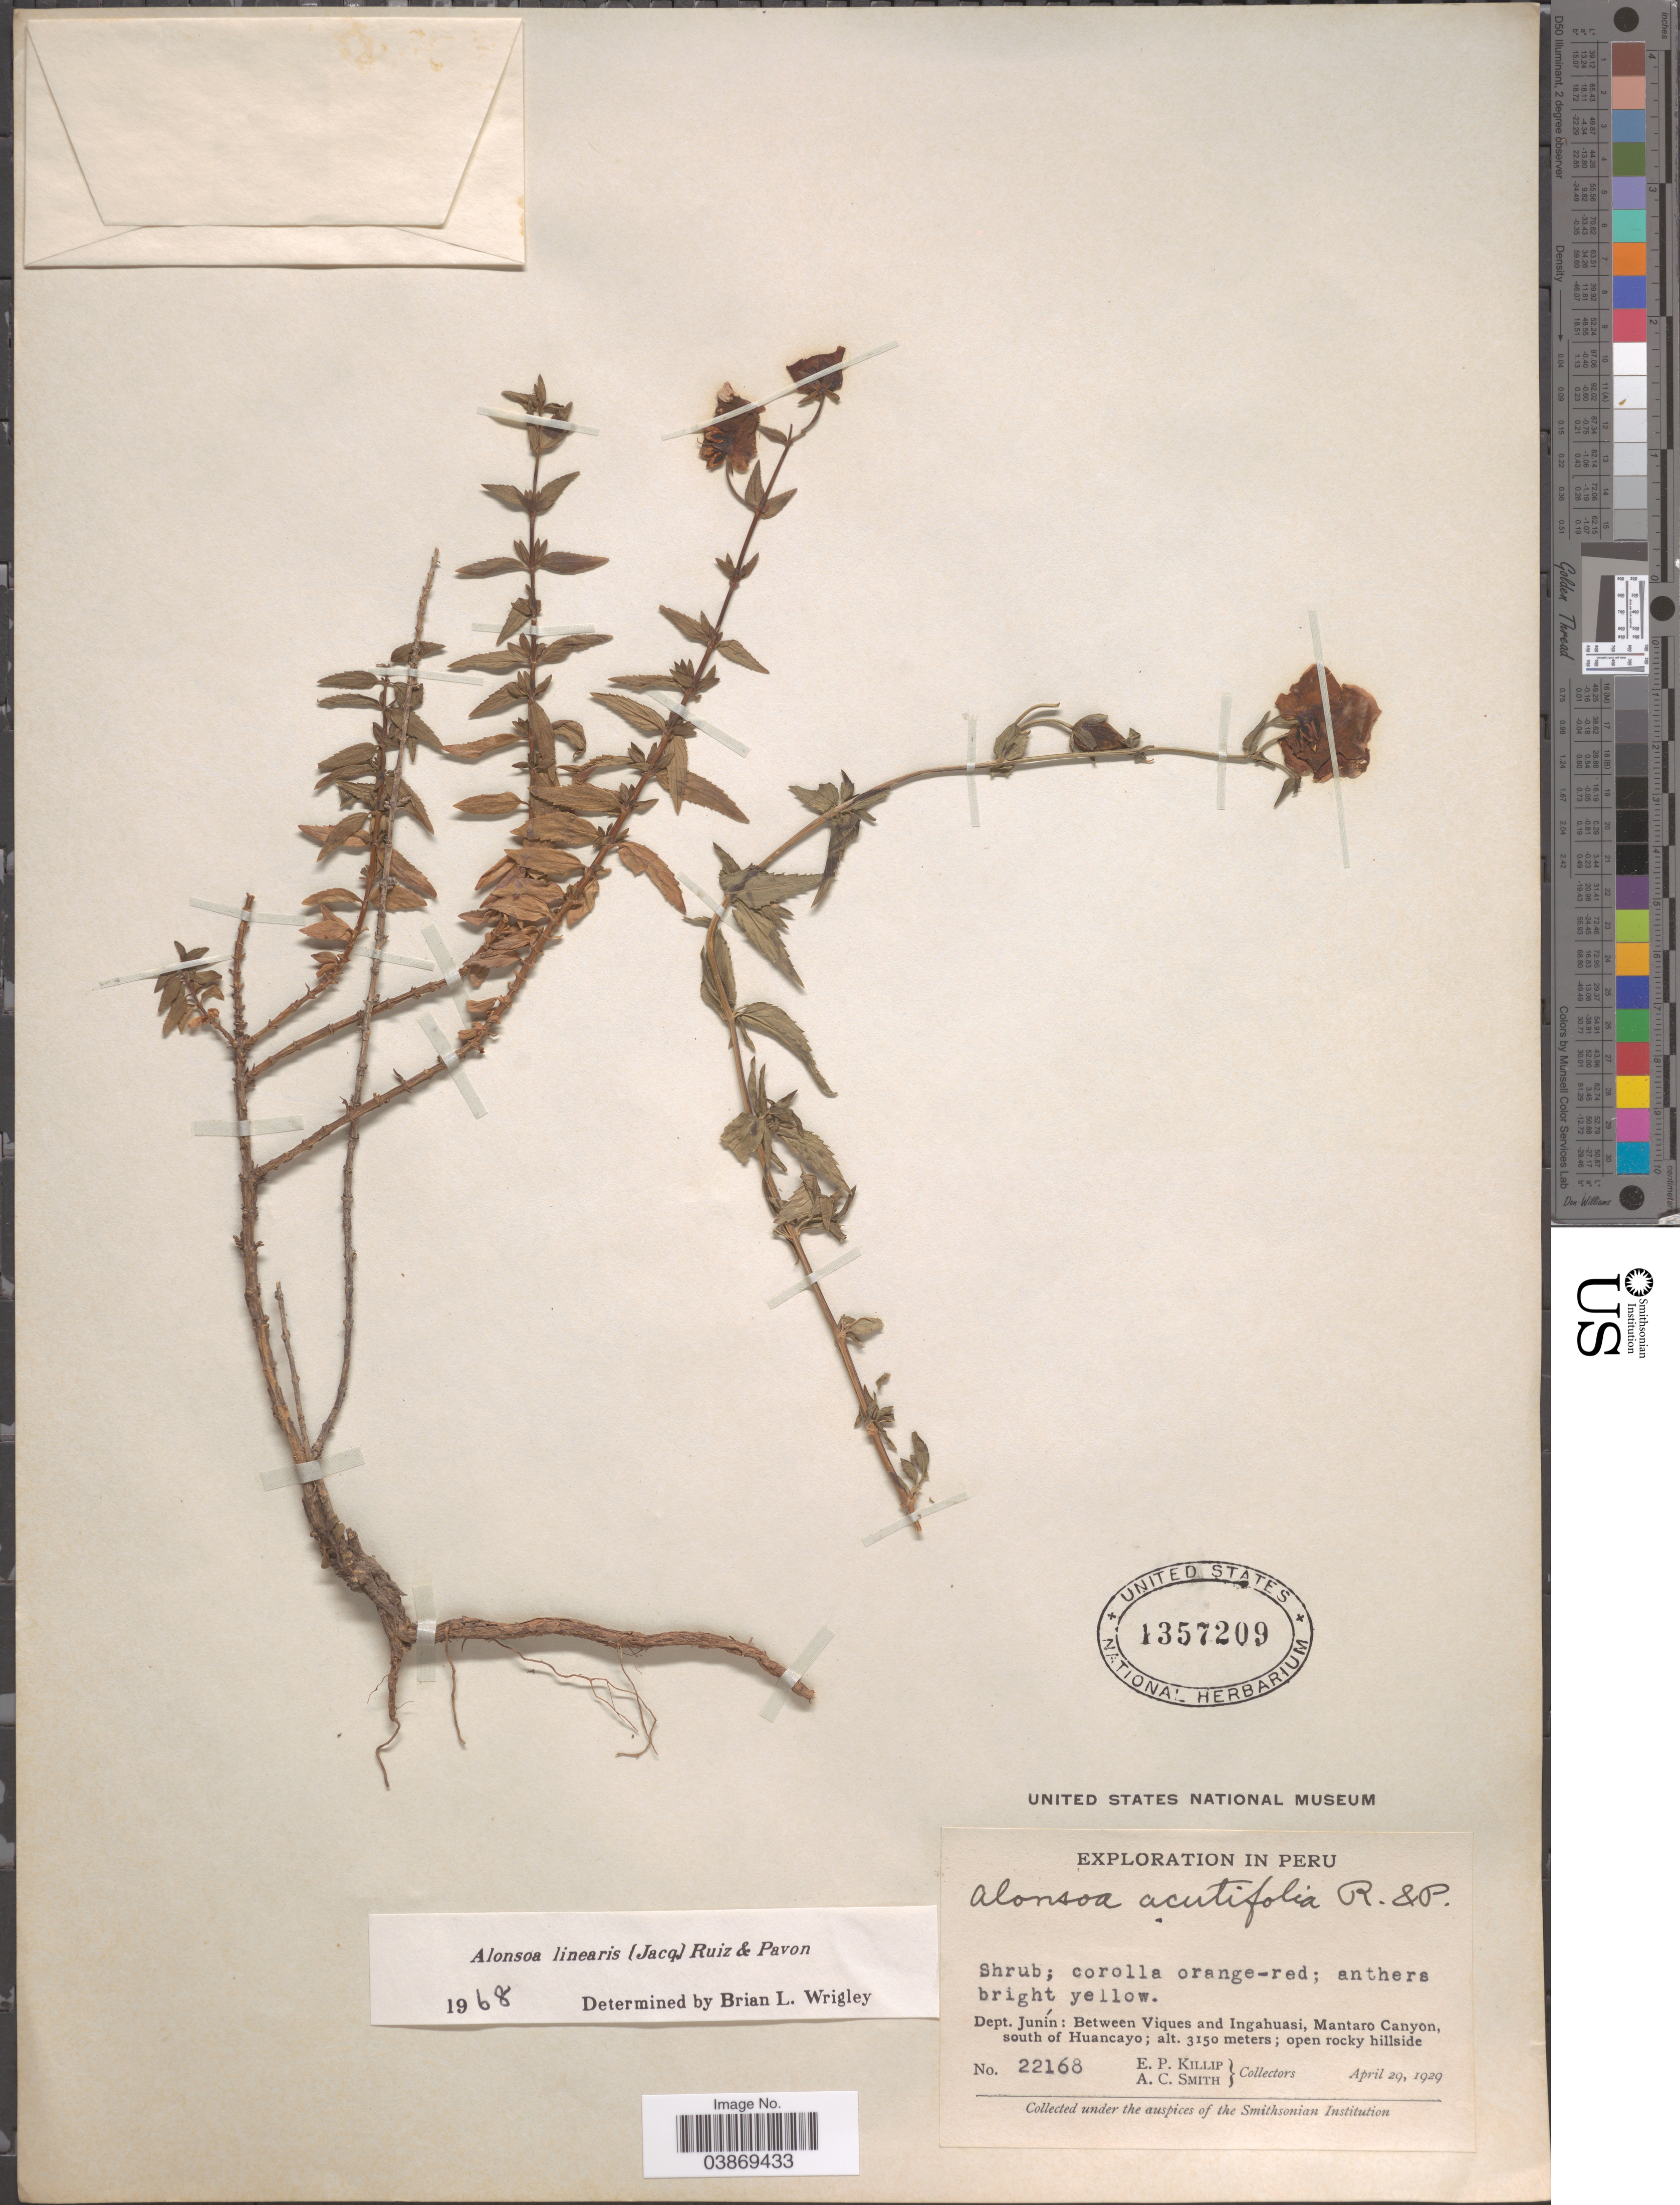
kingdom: Plantae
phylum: Tracheophyta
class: Magnoliopsida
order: Lamiales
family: Scrophulariaceae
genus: Alonsoa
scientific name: Alonsoa linearis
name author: (Jacq.) Ruiz & Pav.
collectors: E. P. Killip & A. C. Smith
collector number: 22168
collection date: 1929-04-29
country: Peru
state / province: Junín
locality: Dept. Junín: Between Viques and Ingahuasi, Mantaro Canyon, south of Huancayo.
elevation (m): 3150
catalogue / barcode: US 1357209